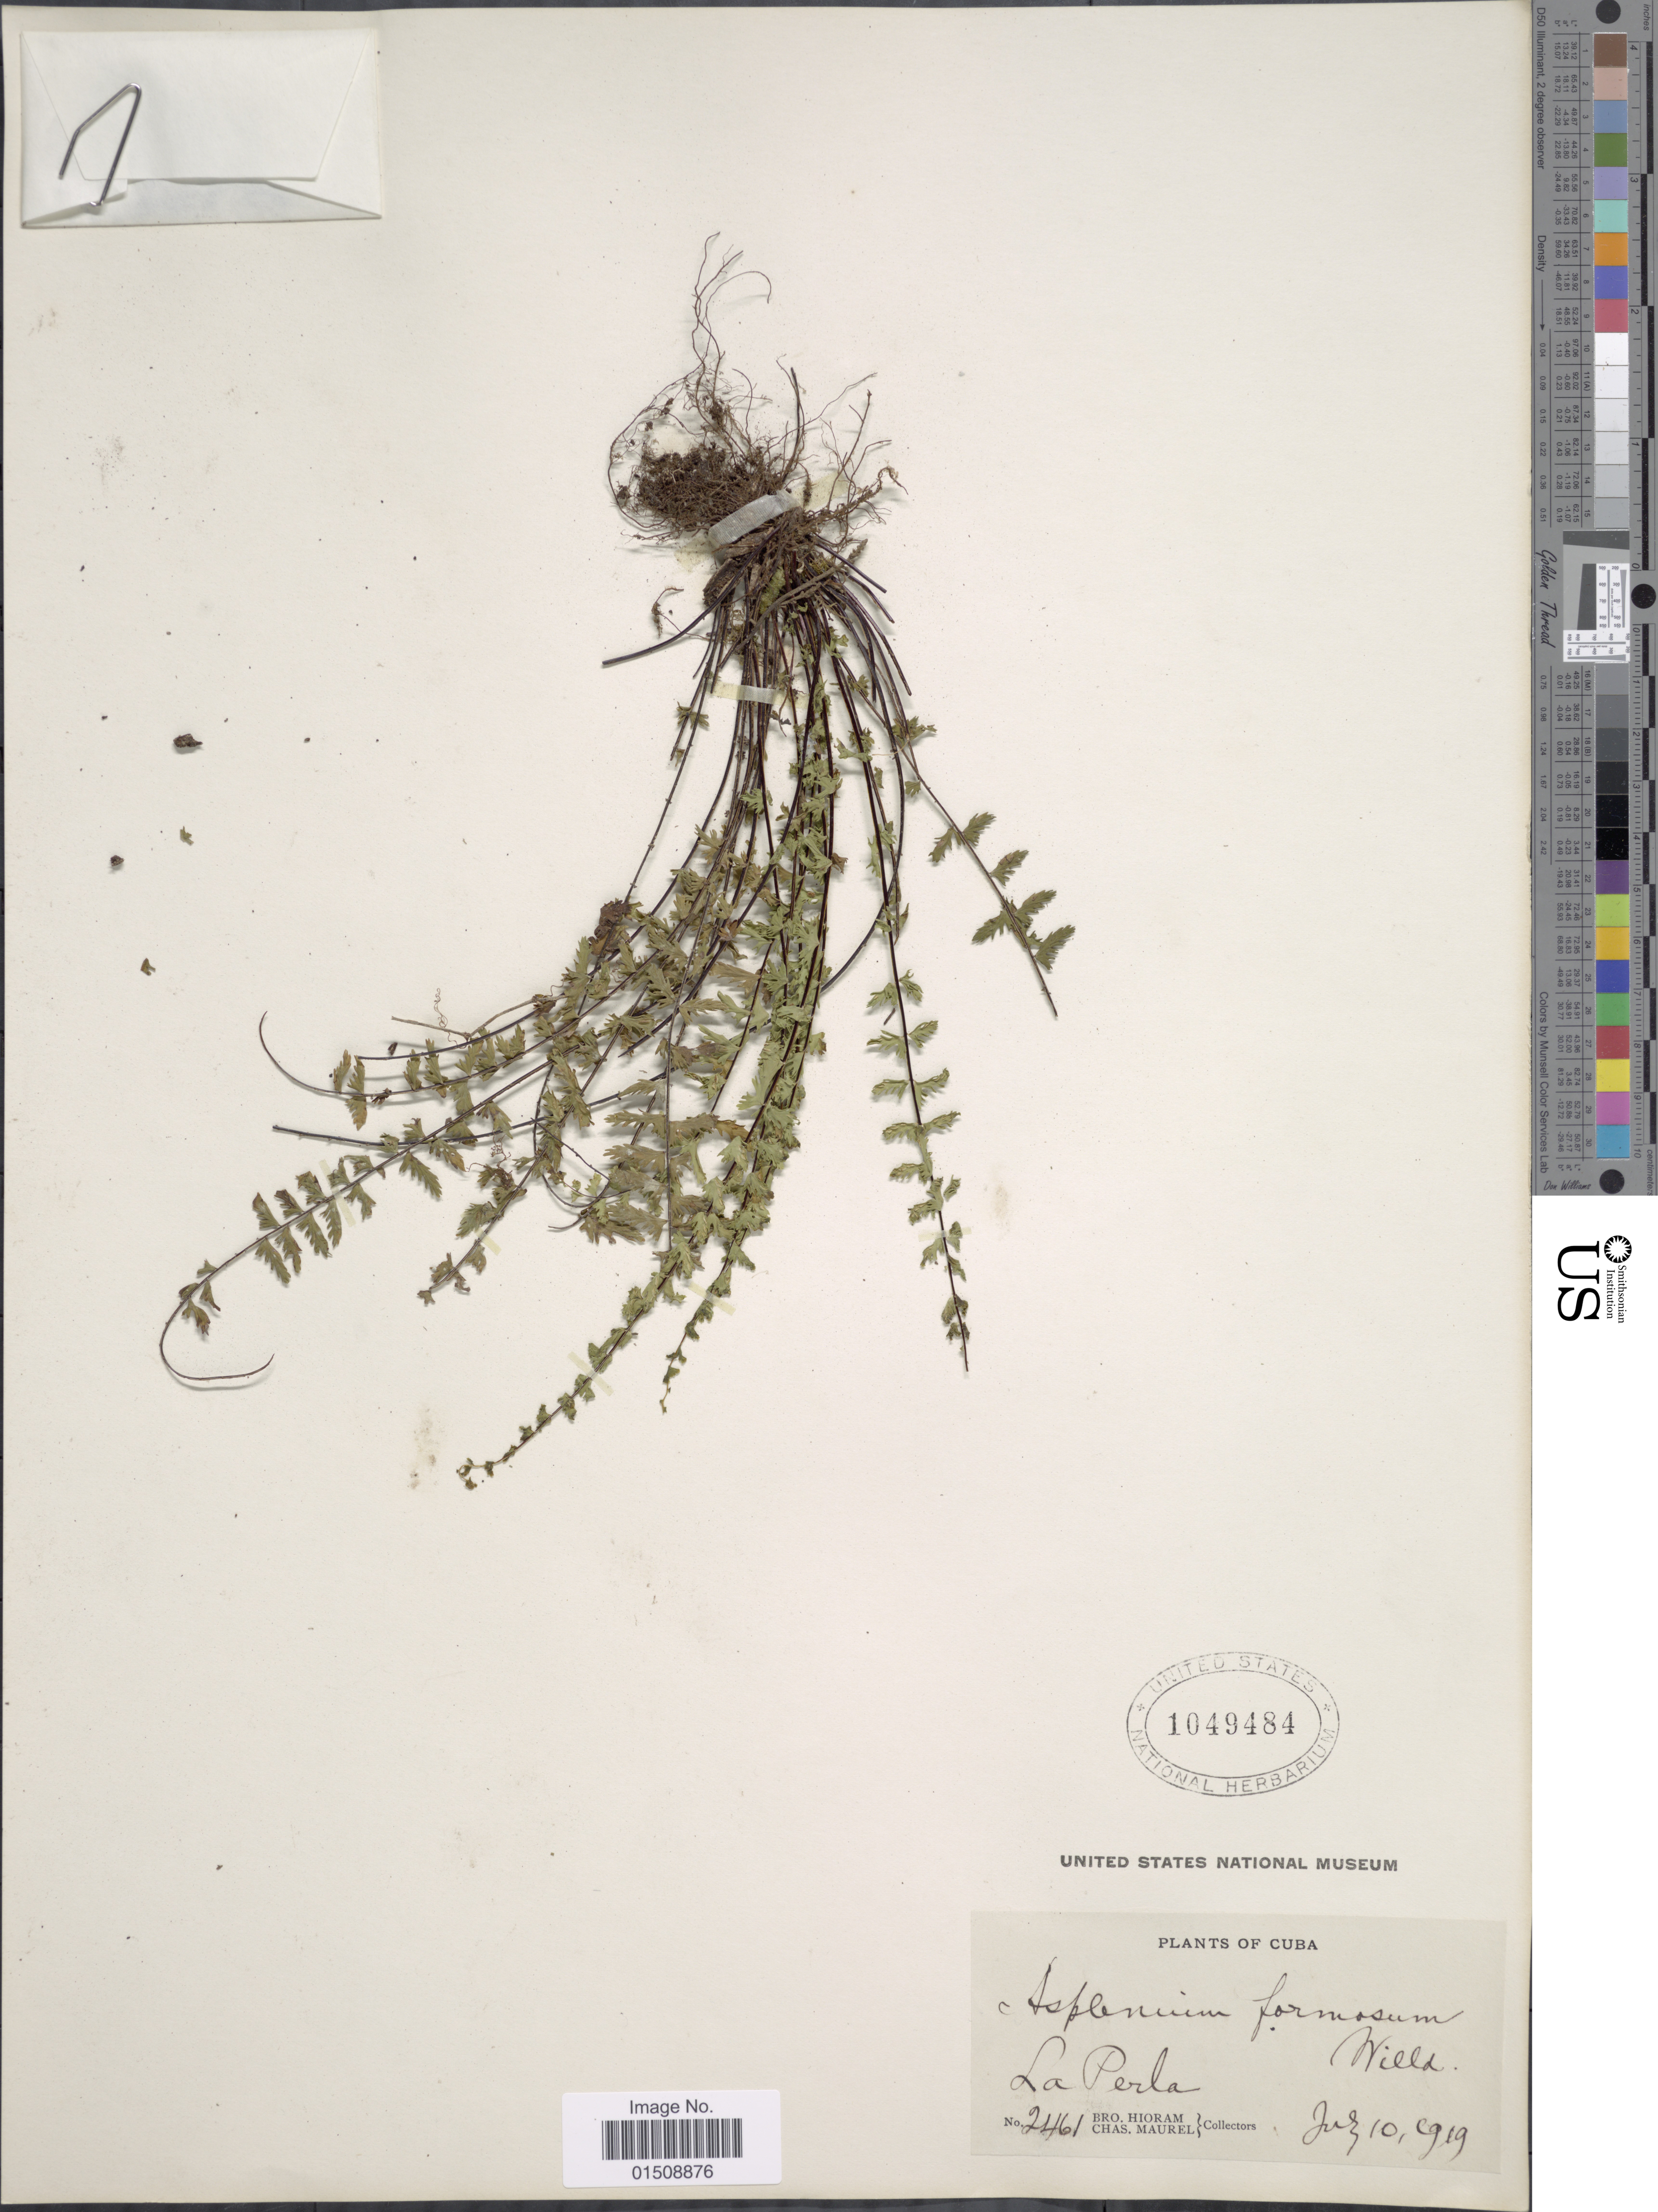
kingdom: Plantae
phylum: Tracheophyta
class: Polypodiopsida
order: Polypodiales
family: Aspleniaceae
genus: Asplenium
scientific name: Asplenium formosum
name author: Willd.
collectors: Bro. Hioram & C. Maurel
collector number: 2461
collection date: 1919-07-10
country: Cuba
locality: La Perla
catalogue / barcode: US 1049484